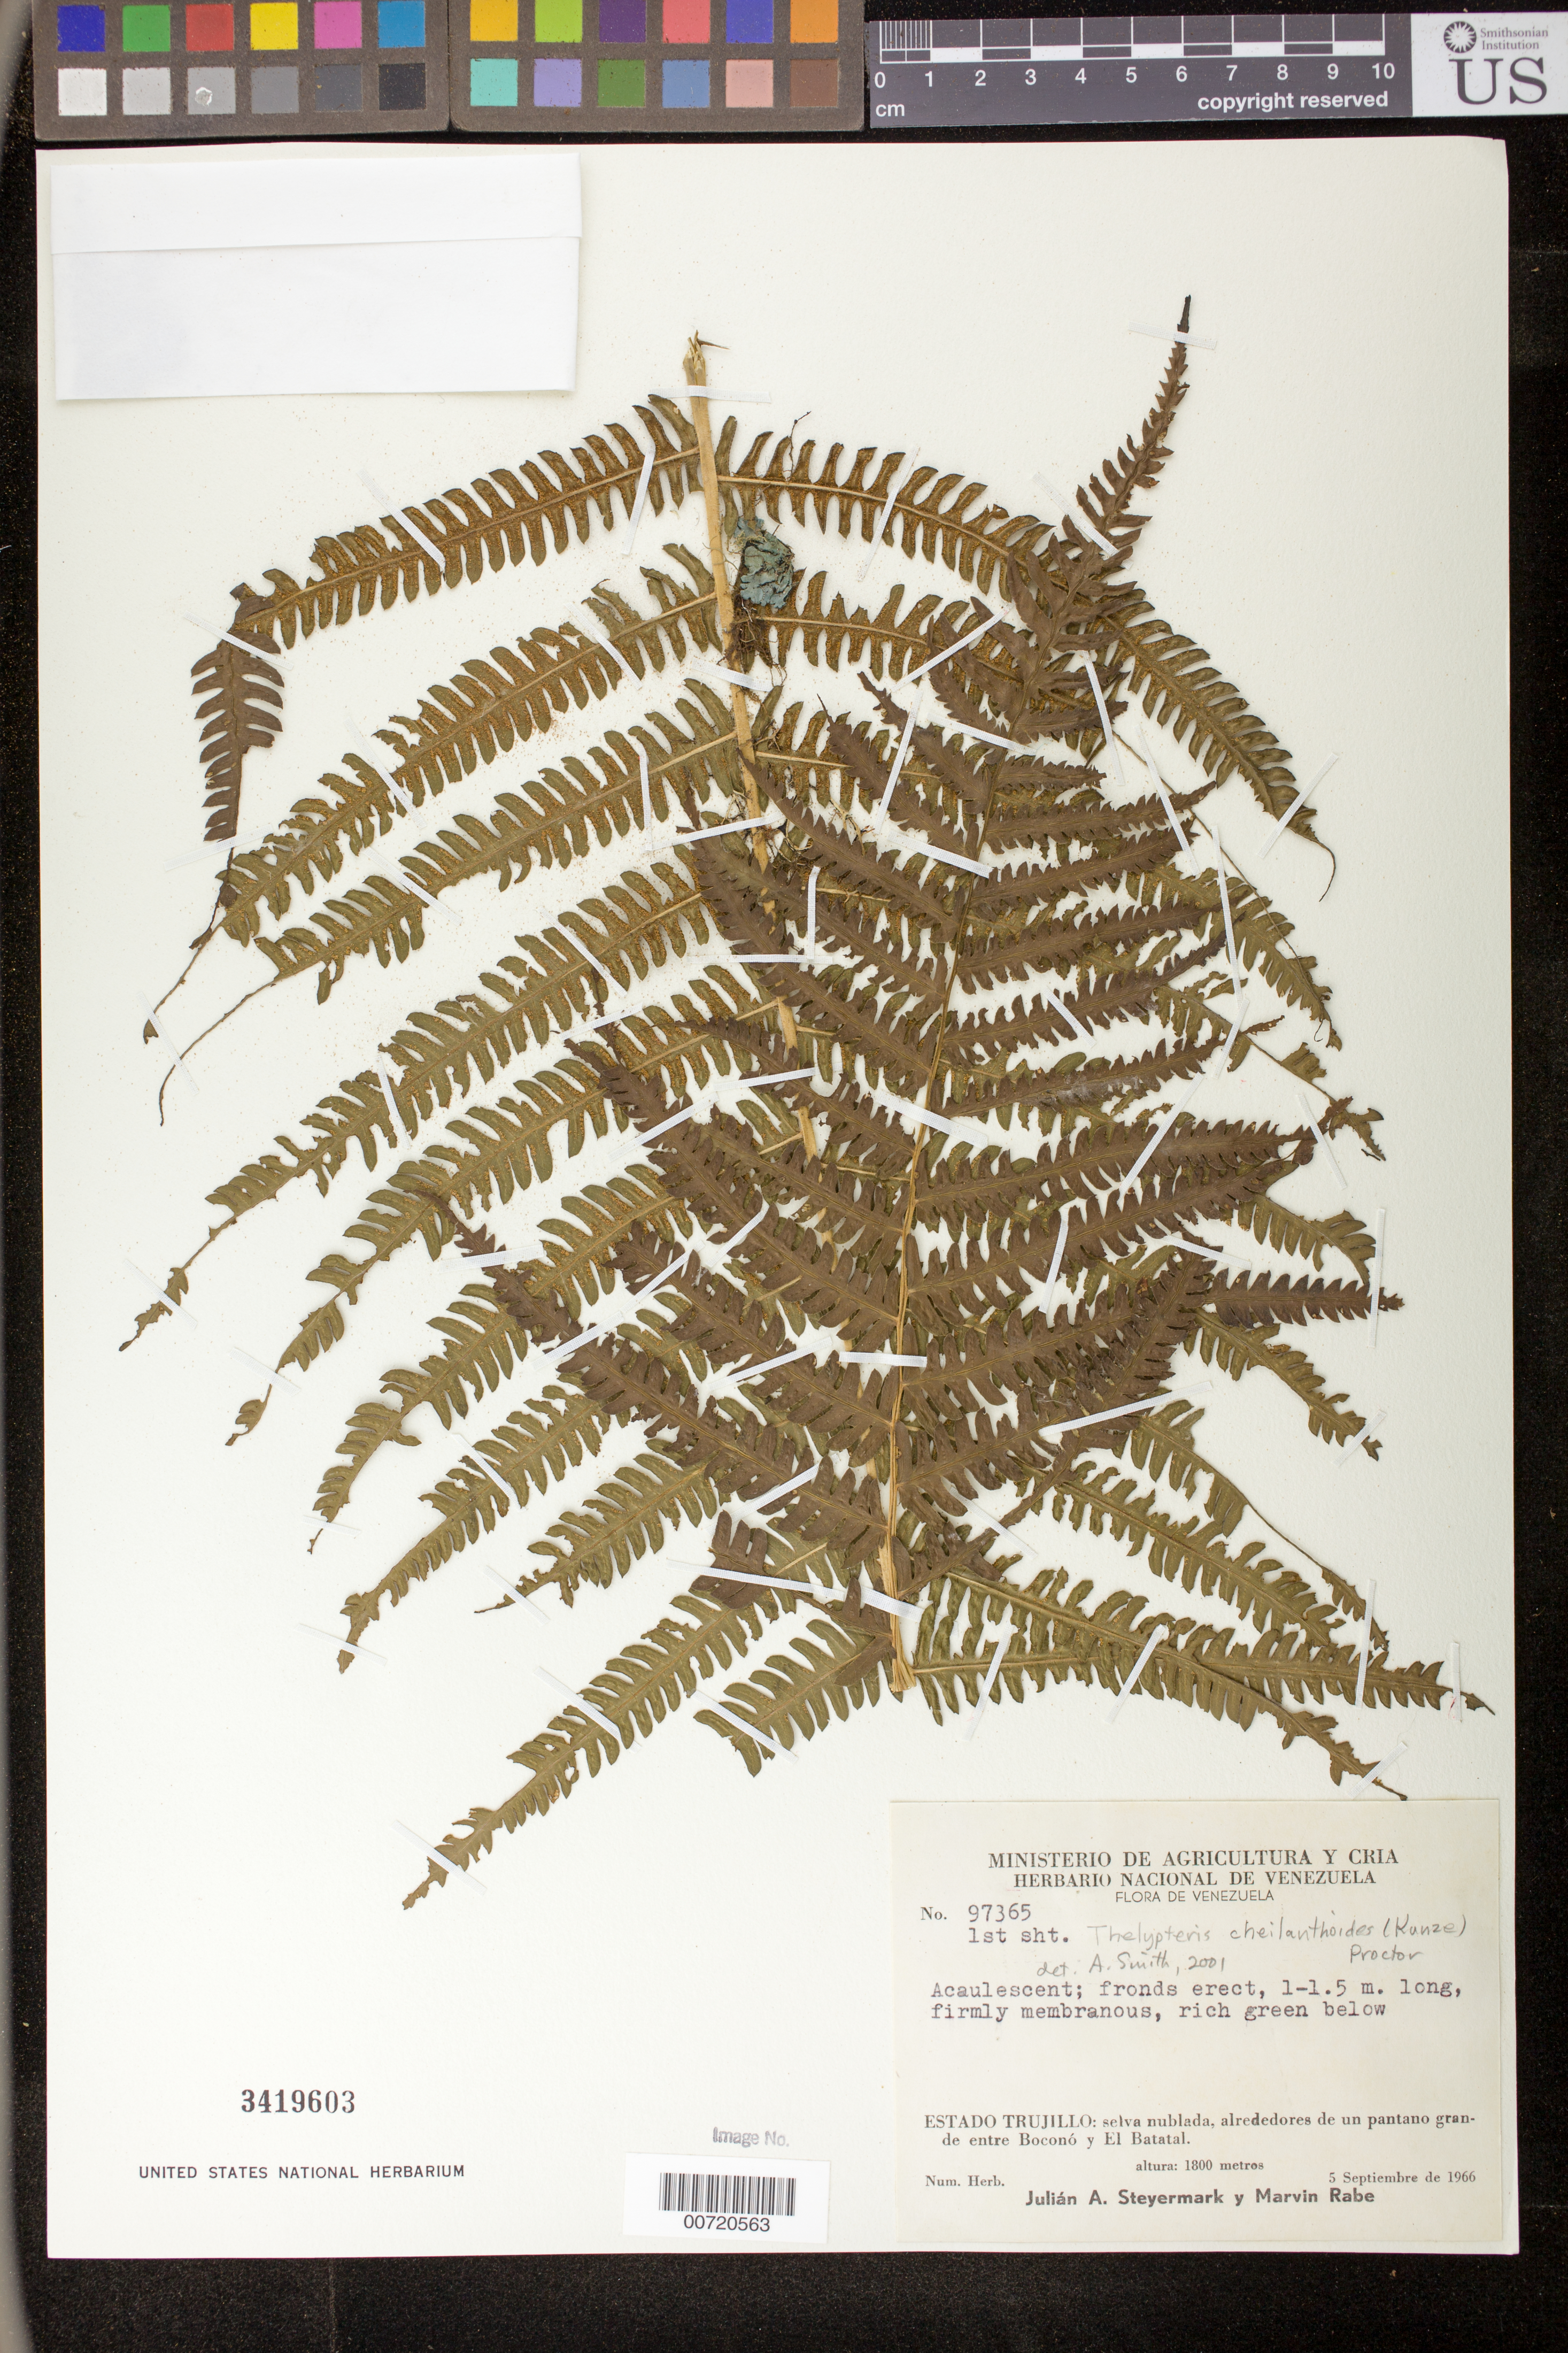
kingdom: Plantae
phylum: Tracheophyta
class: Polypodiopsida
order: Polypodiales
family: Thelypteridaceae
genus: Thelypteris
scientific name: Thelypteris cheilanthoides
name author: (Kunze) Proctor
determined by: Smith, Alan R., (UC)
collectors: J. Steyermark & M. Rabe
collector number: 97365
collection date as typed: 05 Sep 1966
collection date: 1966-09-05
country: Venezuela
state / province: Trujillo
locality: Selva nublada, alrededores de un pantano grande entre Boconó y El Batatal.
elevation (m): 1800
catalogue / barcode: US 3419603